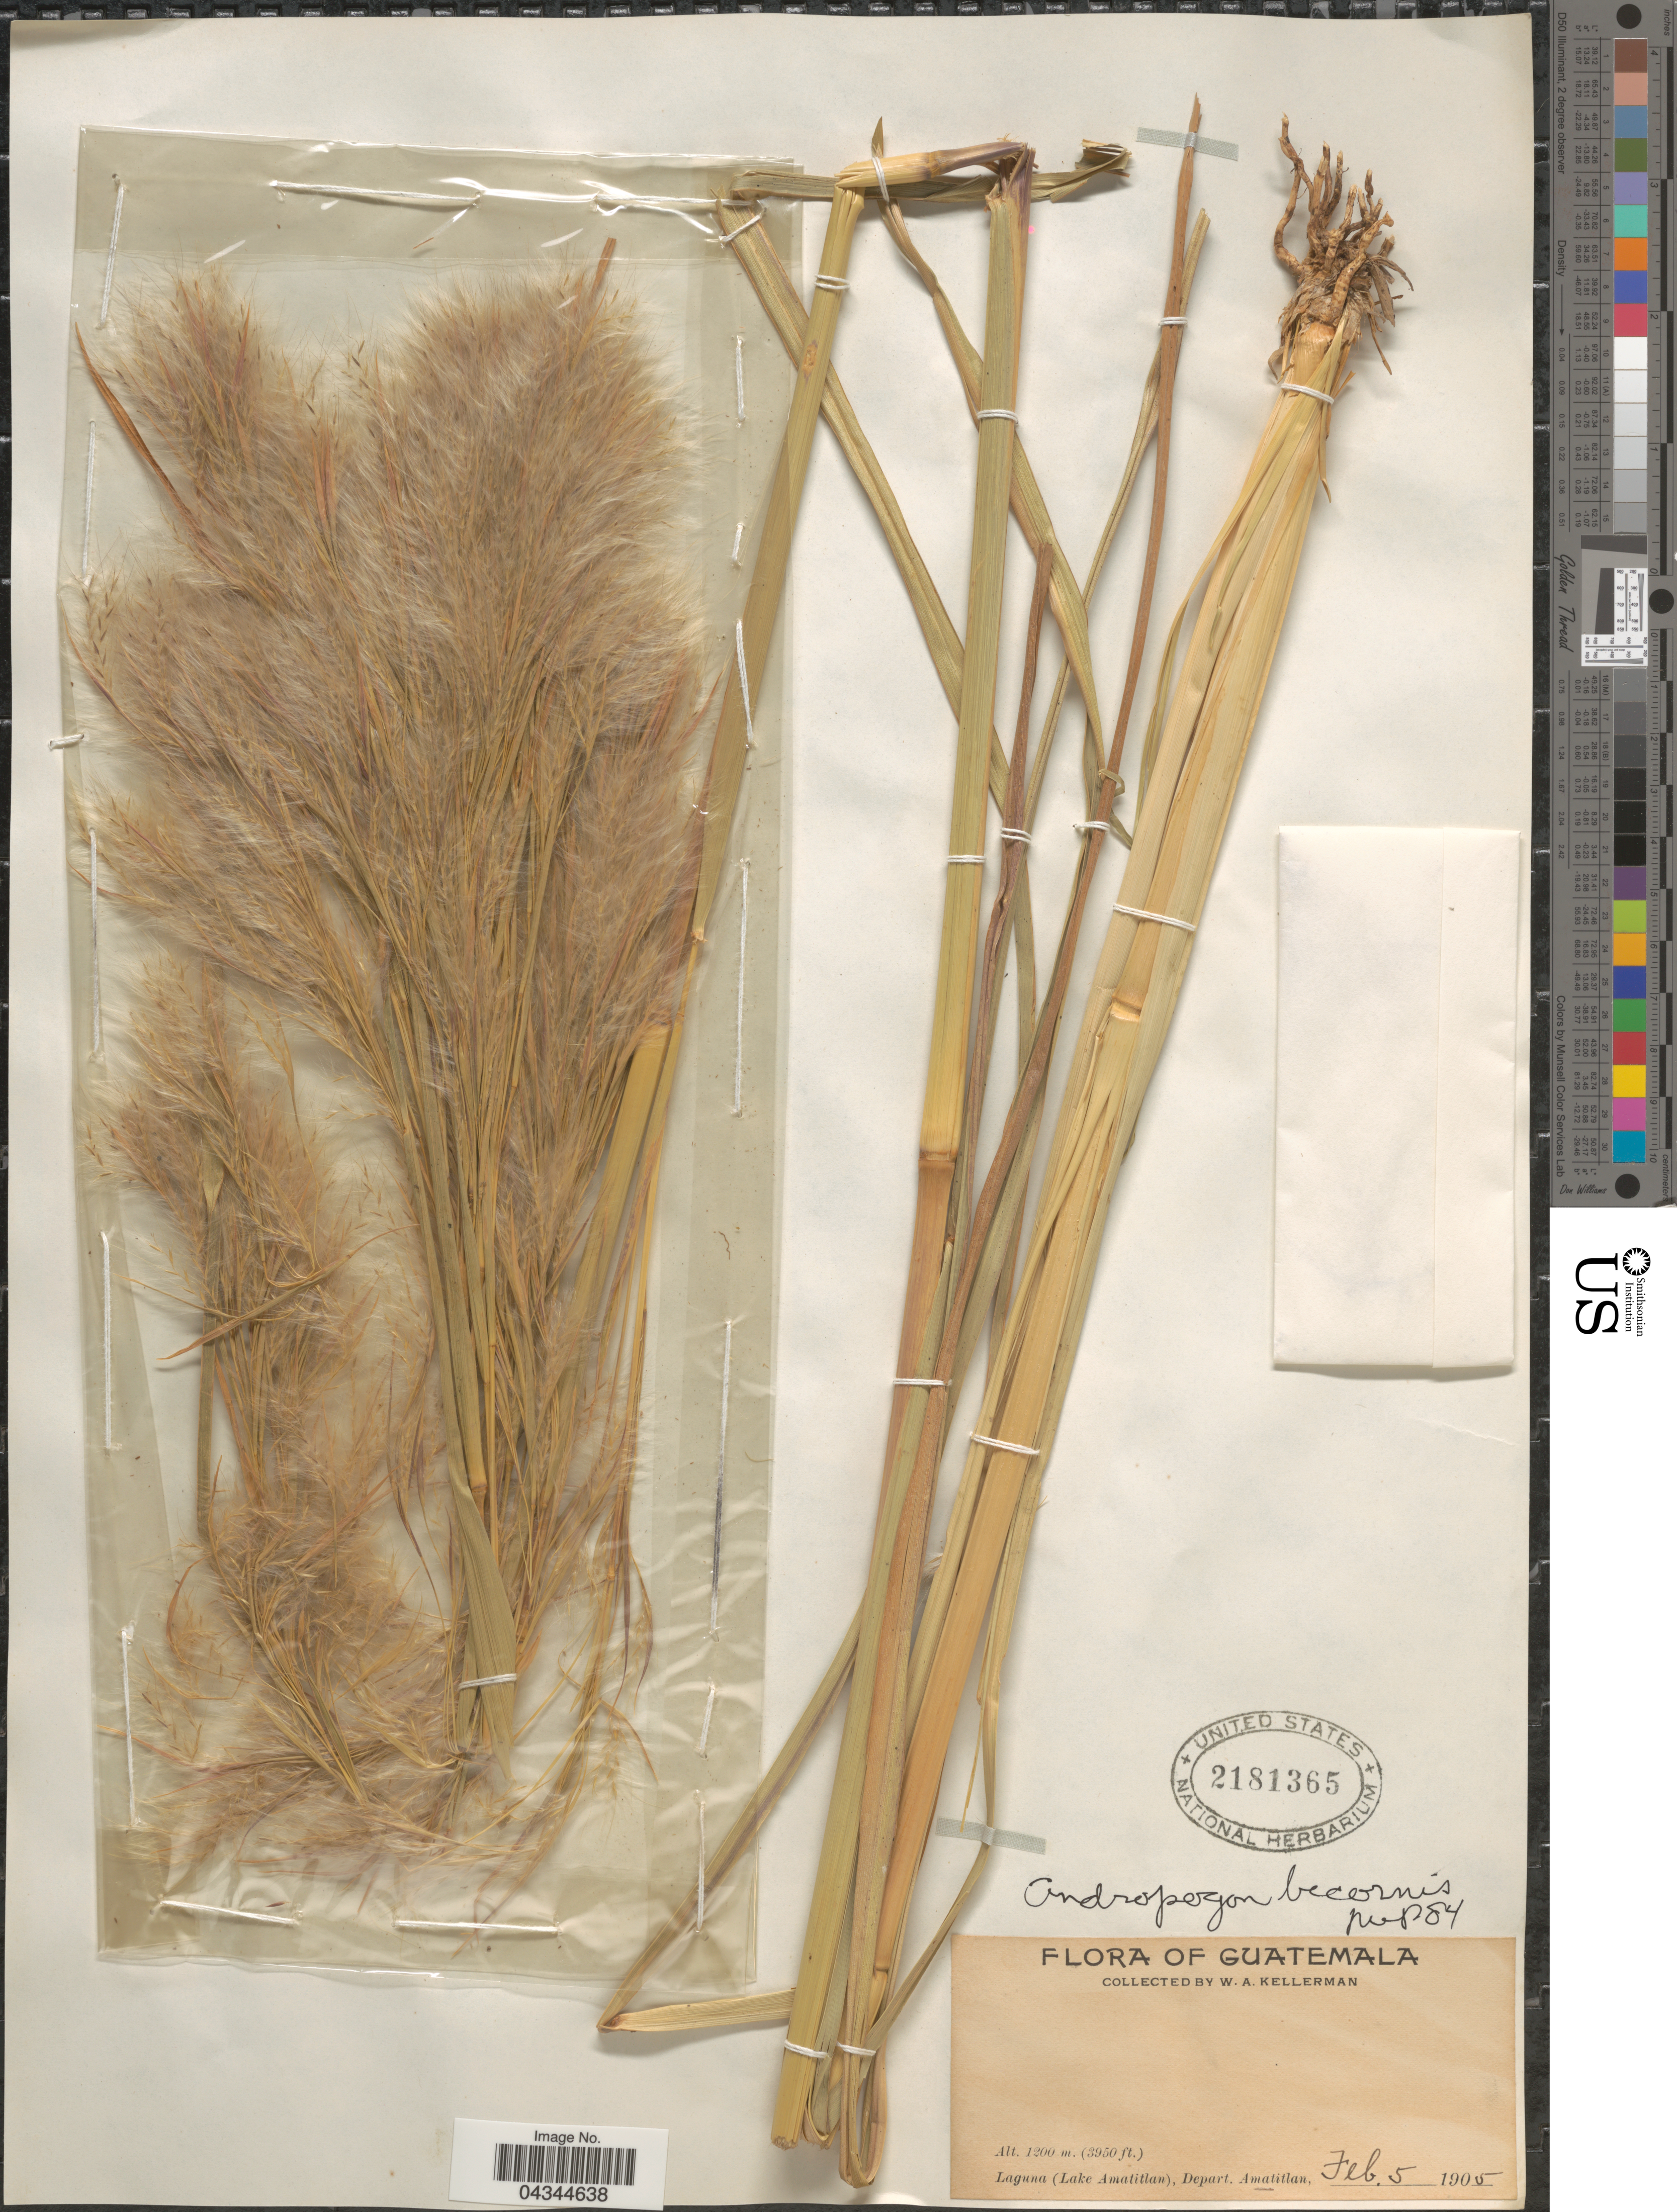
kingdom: Plantae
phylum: Tracheophyta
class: Liliopsida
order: Poales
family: Poaceae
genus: Andropogon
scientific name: Andropogon bicornis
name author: L.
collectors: W. Kellerman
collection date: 1905-02-05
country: Guatemala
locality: Laguna (Lake Amatitlan), Depart, Amatitlan.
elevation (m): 1200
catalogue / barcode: US 2181365